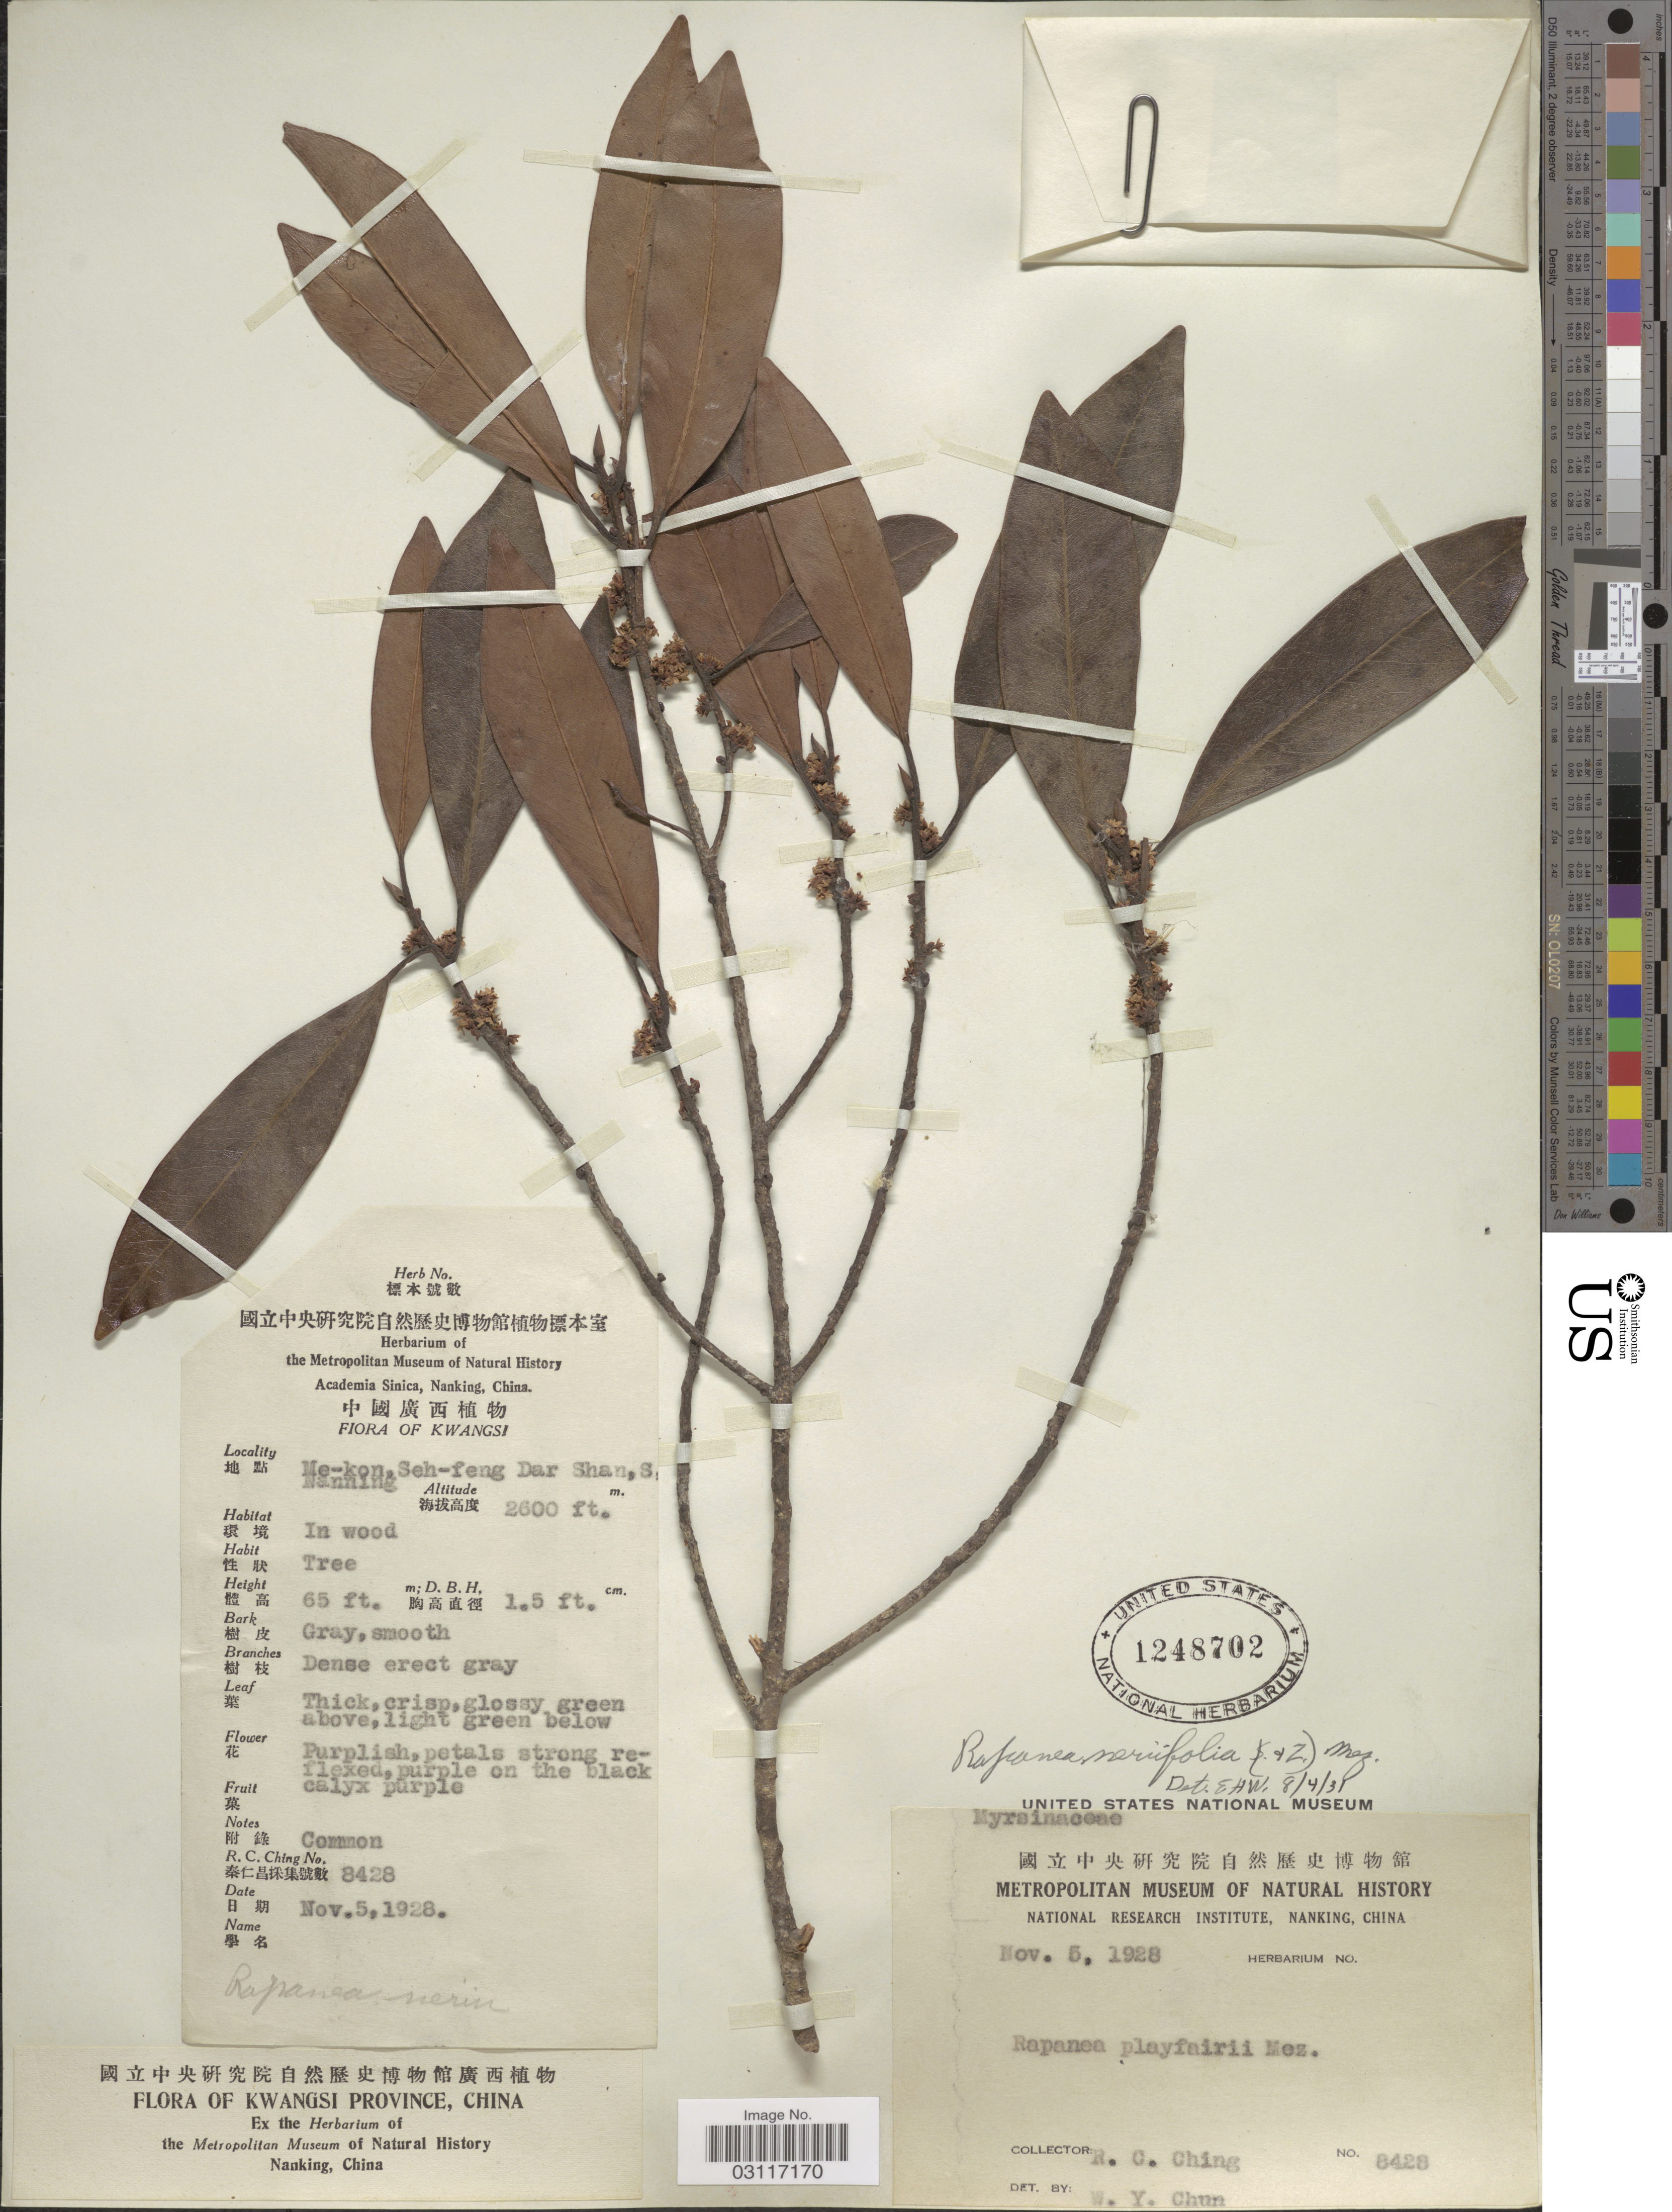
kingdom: Plantae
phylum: Tracheophyta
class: Magnoliopsida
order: Ericales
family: Primulaceae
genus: Myrsine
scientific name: Myrsine seguinii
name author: H. Lév.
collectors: R. C. Ching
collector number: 8428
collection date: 1928-11-05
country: China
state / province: Guangxi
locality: Kwangsi. Me-kon, Seh-feng Dar Shan, S.Nanning.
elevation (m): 792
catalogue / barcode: US 1248702